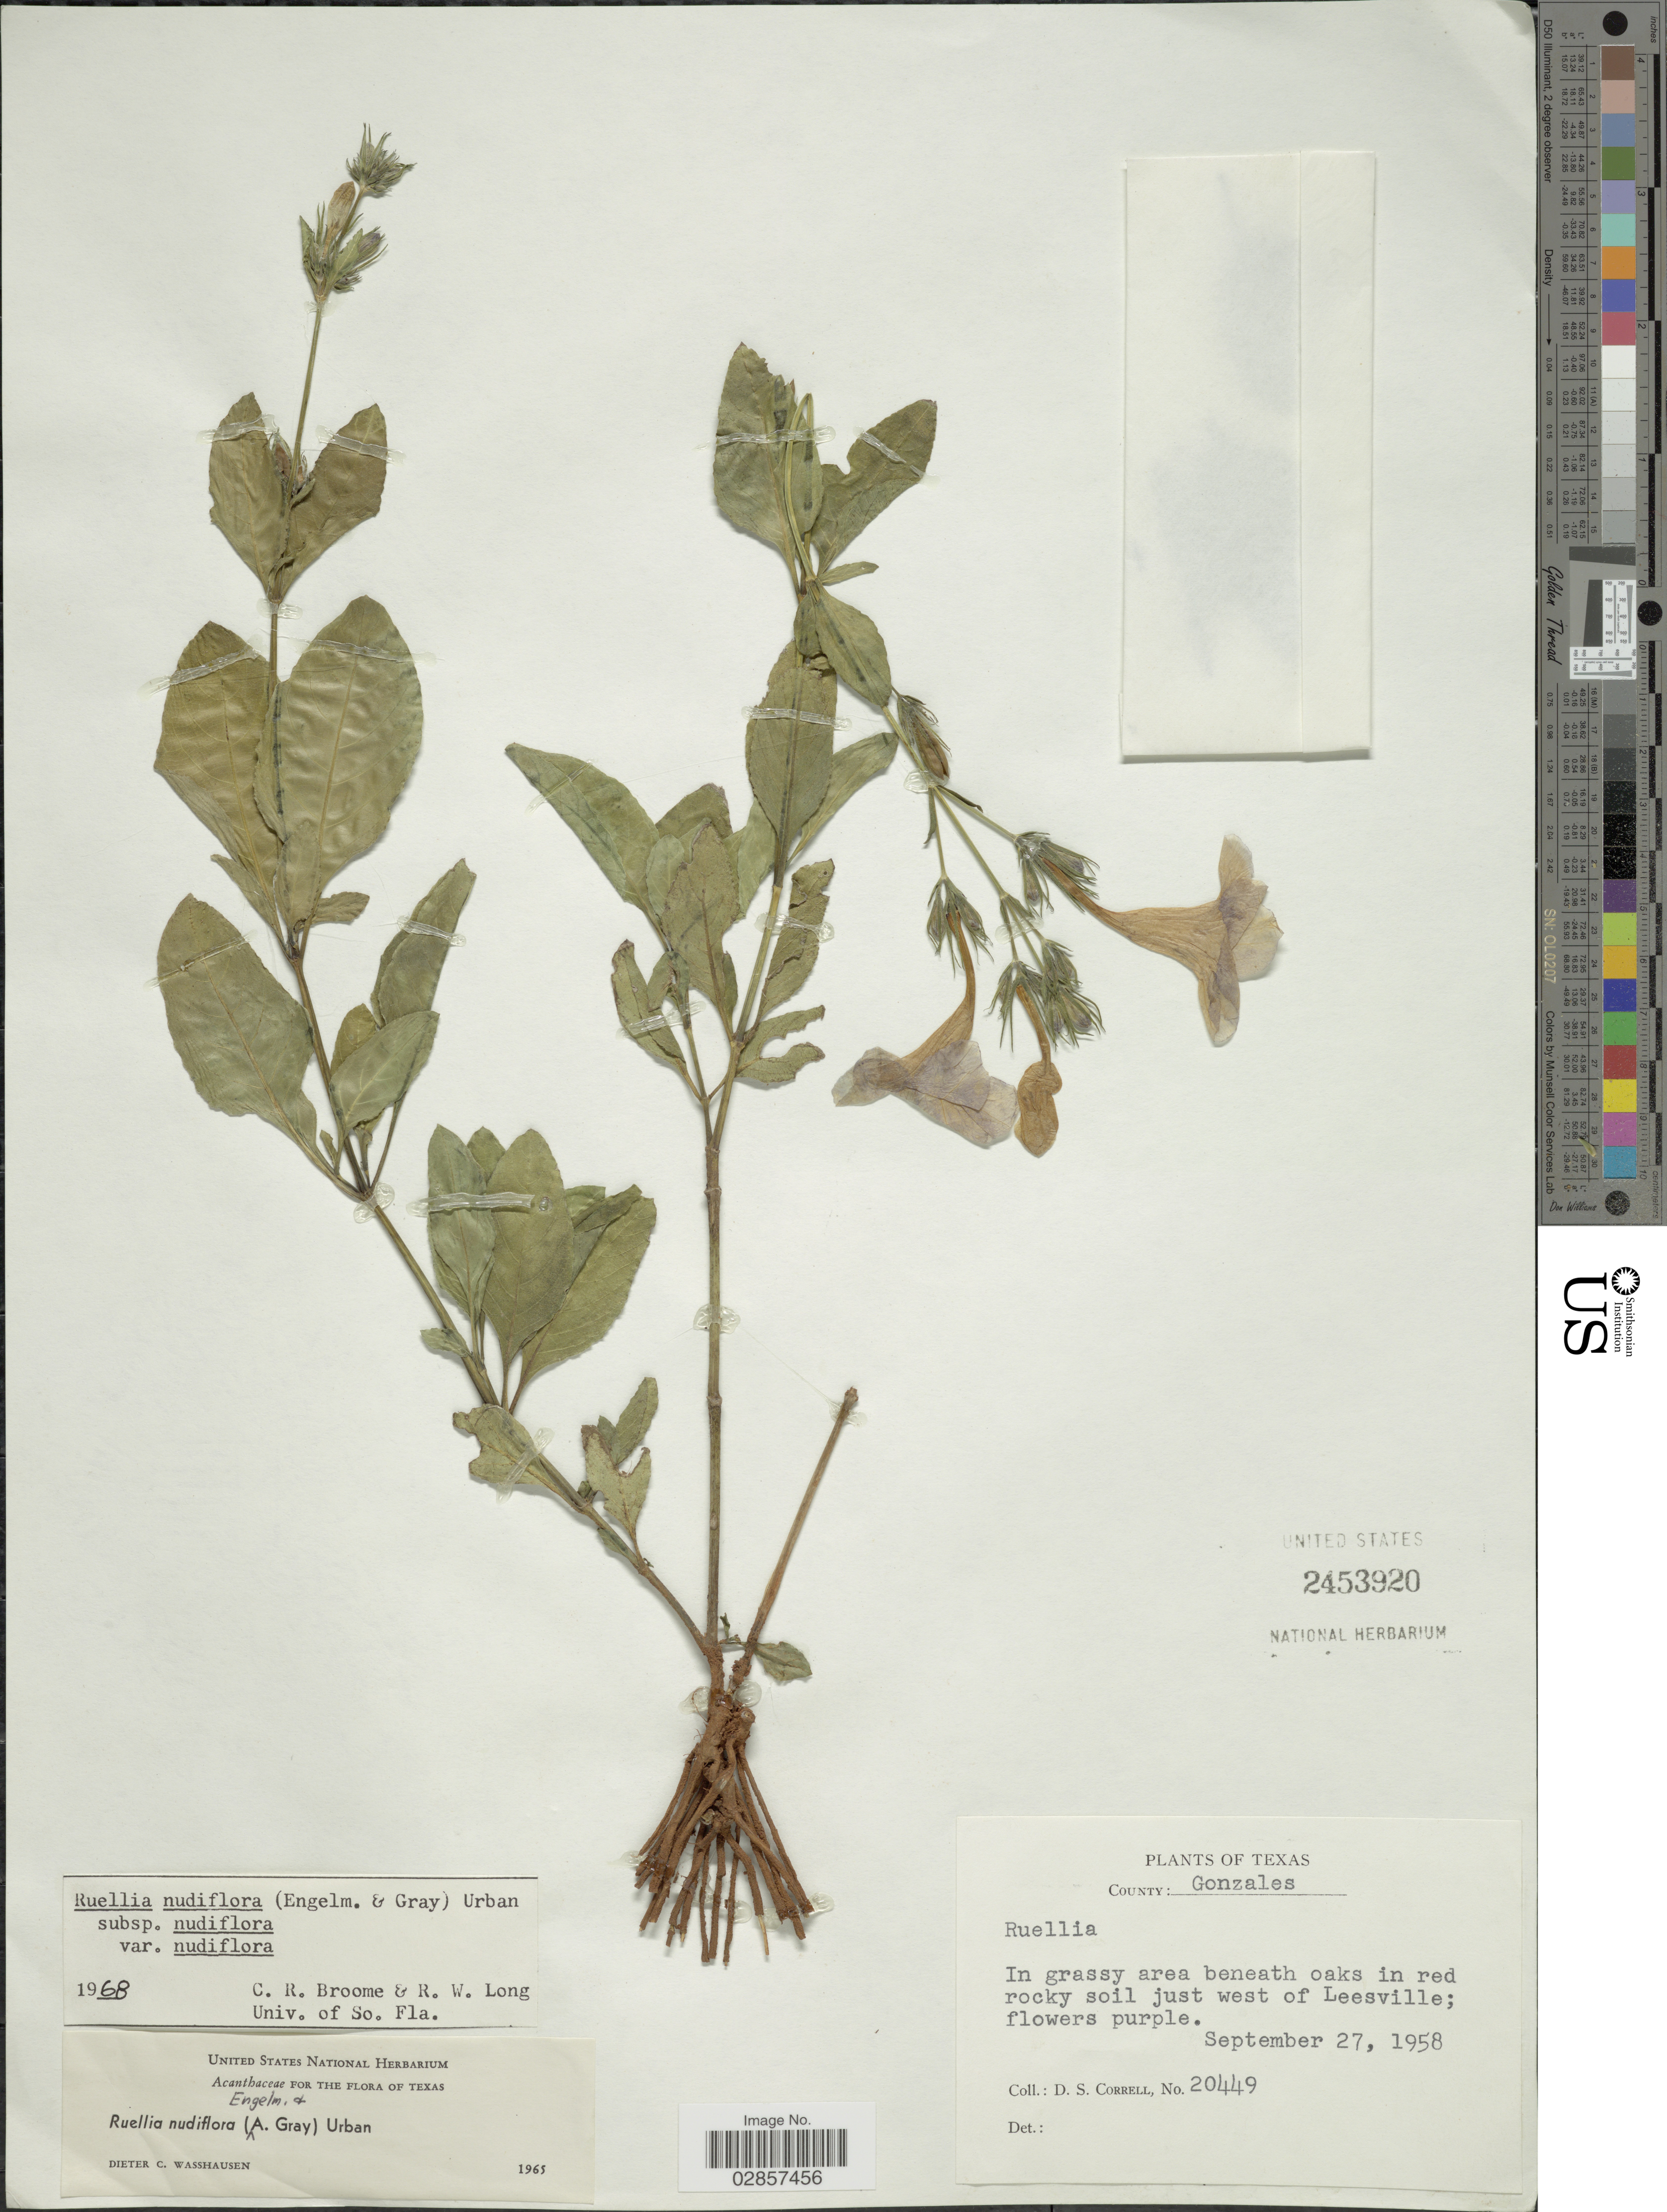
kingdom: Plantae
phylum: Tracheophyta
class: Magnoliopsida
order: Lamiales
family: Acanthaceae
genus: Ruellia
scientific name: Ruellia nudiflora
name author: (Engelm. & A. Gray) Urb.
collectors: D. S. Correll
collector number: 20449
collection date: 1958-09-27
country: United States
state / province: Texas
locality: County: Gonzales, In grassy area beneath oaks in red rocky soil just west of Leesville.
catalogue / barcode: US 2453920